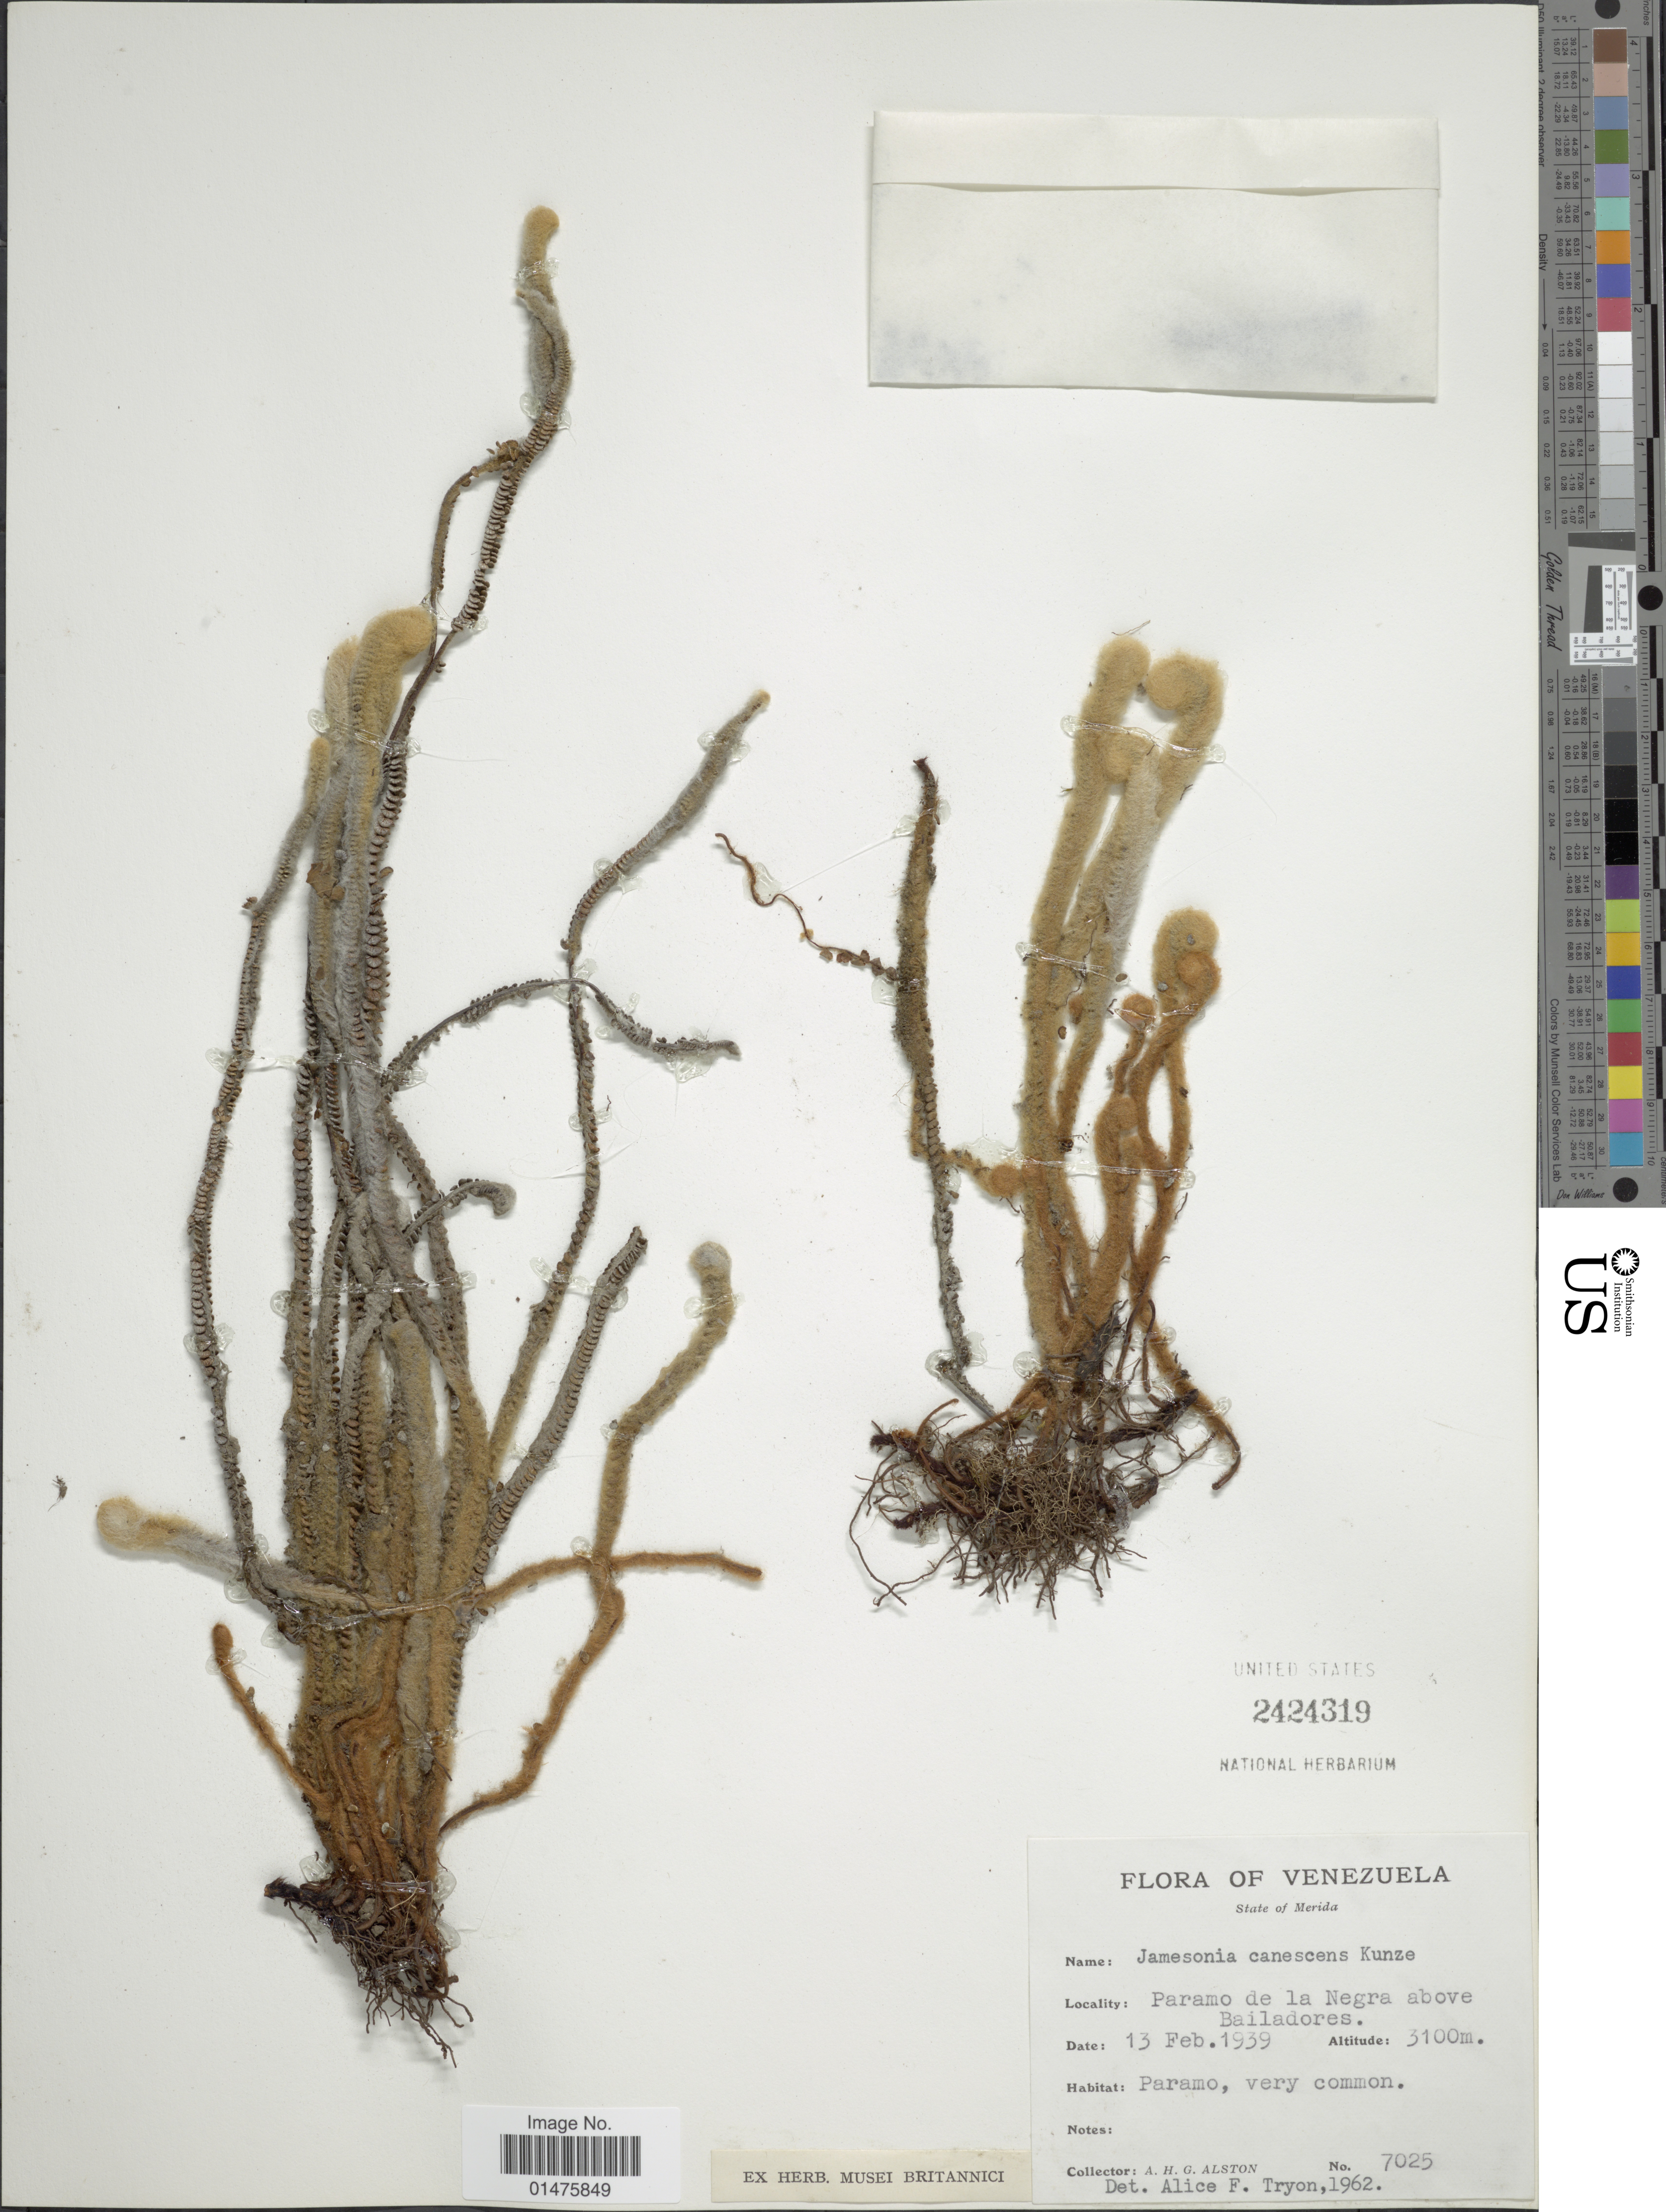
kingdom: Plantae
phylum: Tracheophyta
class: Polypodiopsida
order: Polypodiales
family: Pteridaceae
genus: Jamesonia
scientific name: Jamesonia canescens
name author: Kunze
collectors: A. H. Alston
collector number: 7025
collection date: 1939-02-13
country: Venezuela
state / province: Mérida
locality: Paramo de la Negra above Bailadores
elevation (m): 3100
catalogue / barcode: US 2424319